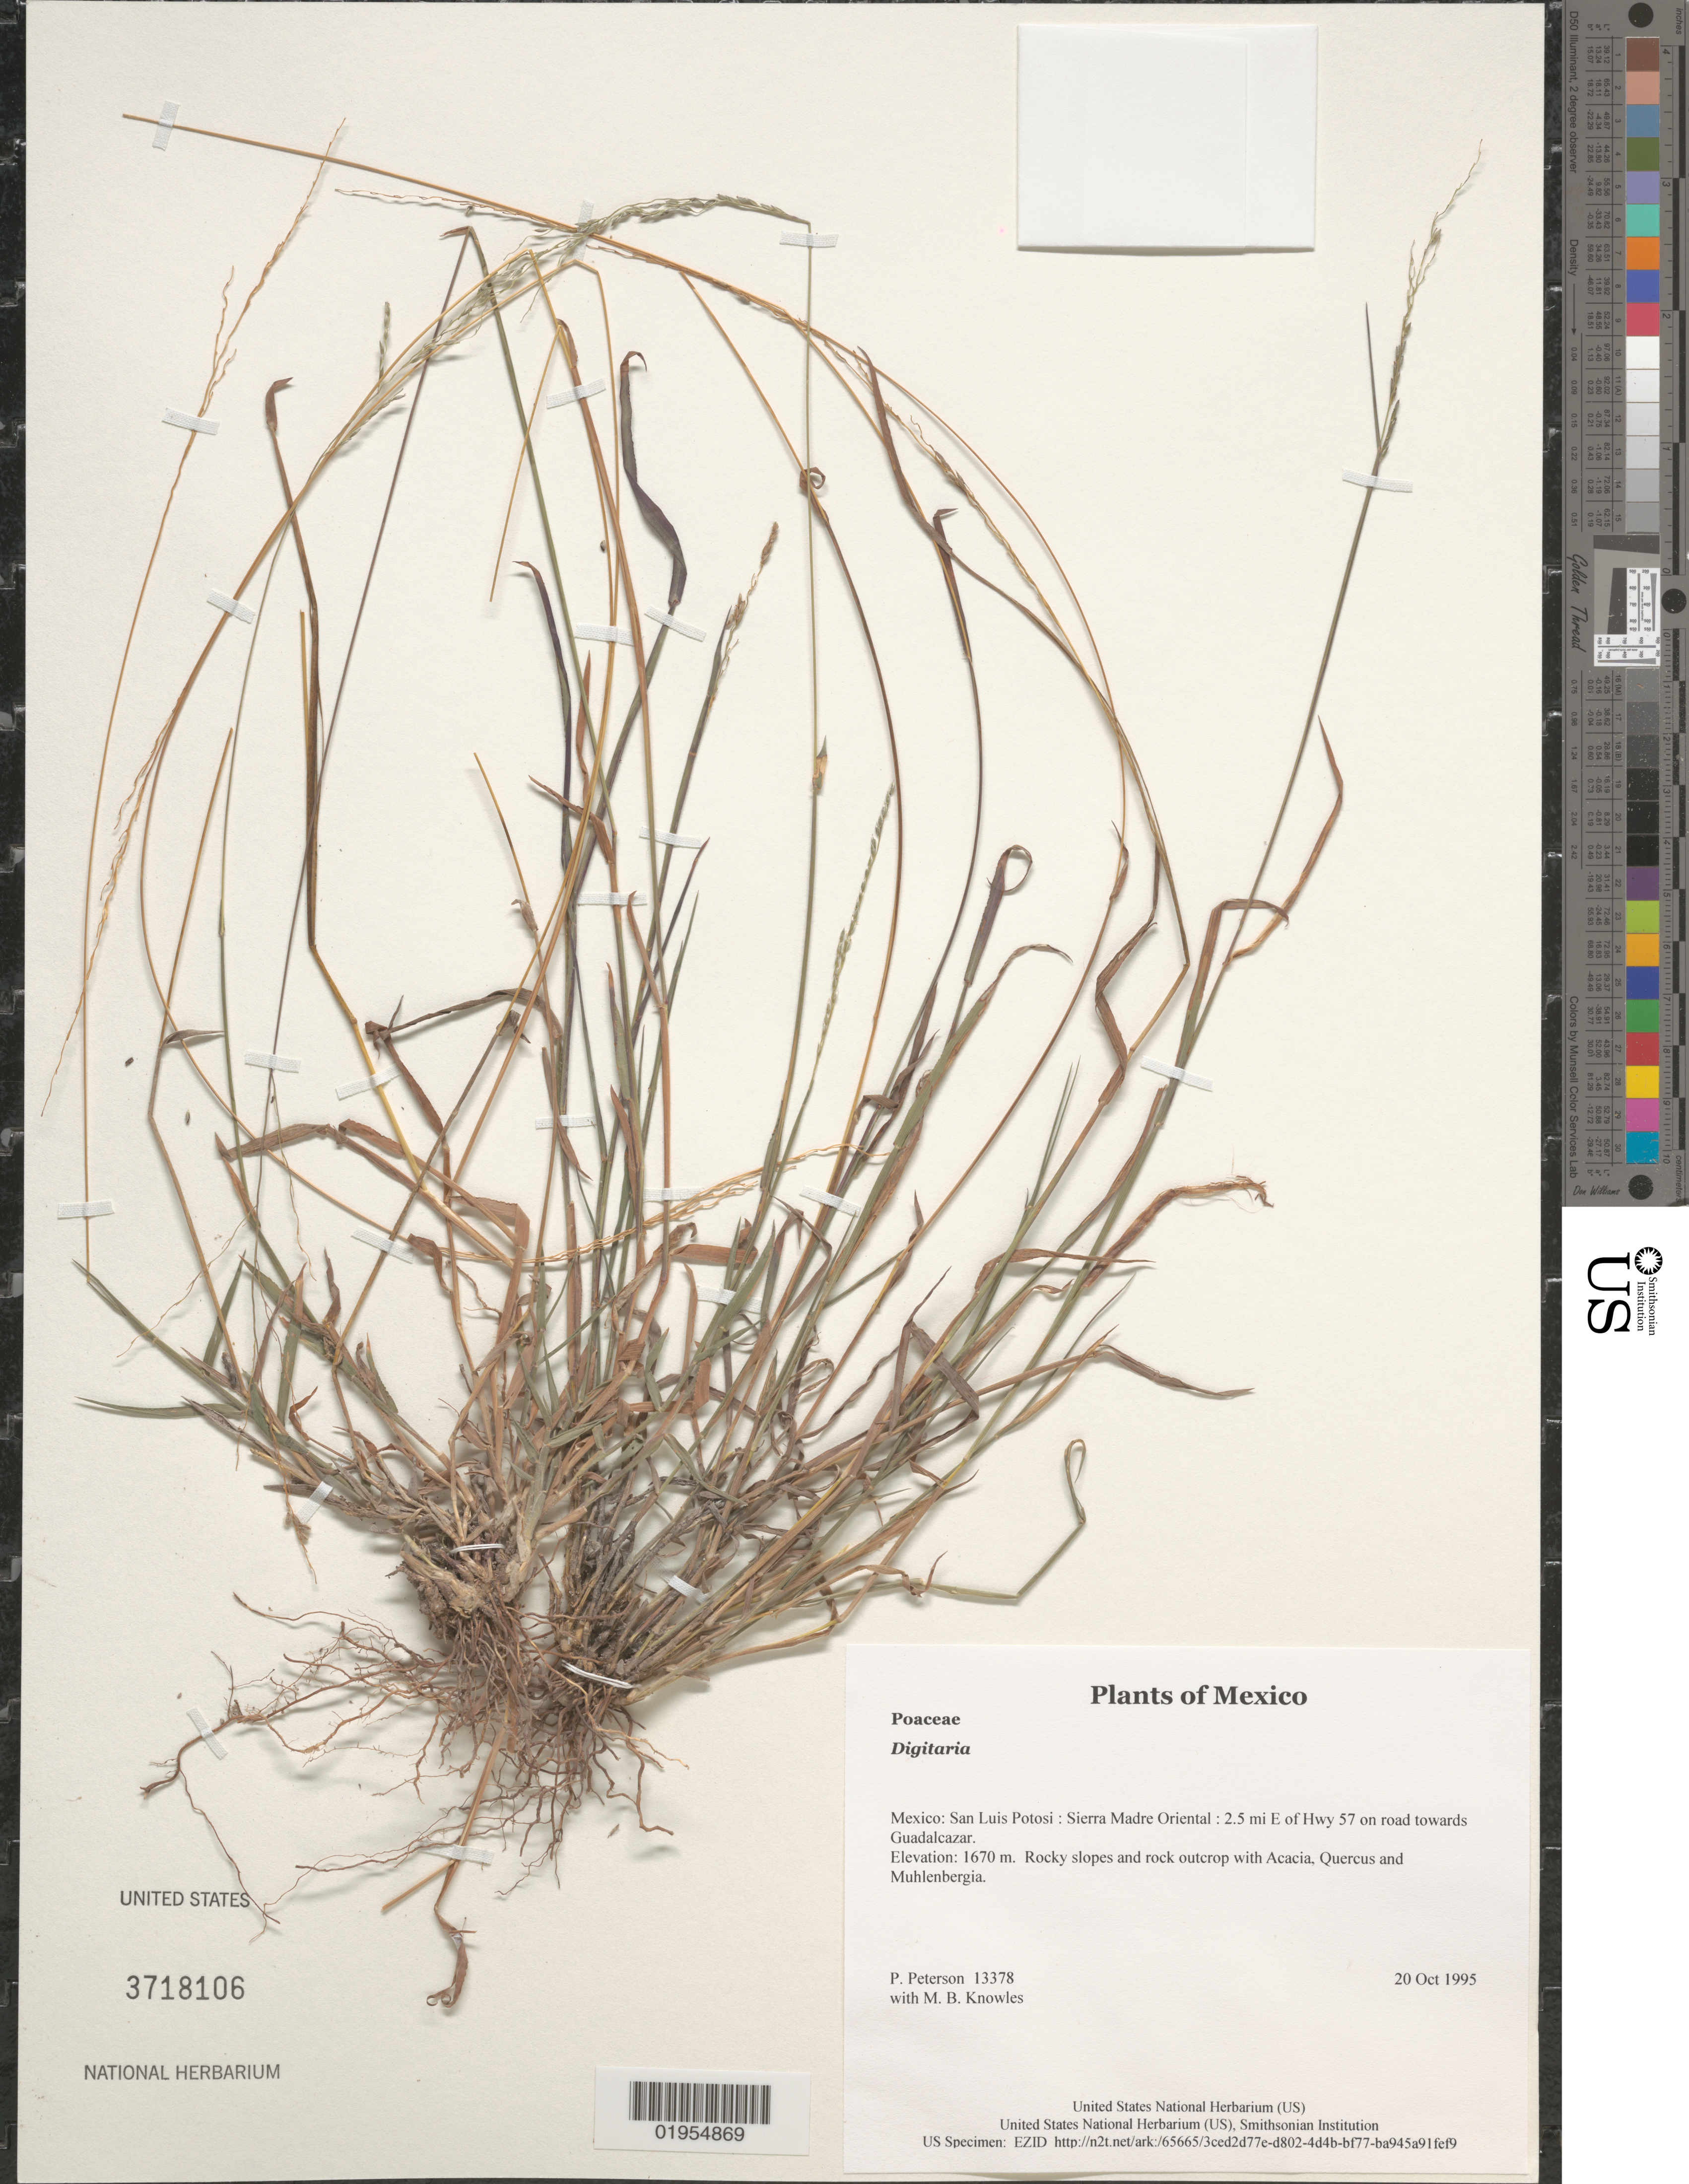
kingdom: Plantae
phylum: Tracheophyta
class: Liliopsida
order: Poales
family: Poaceae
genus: Digitaria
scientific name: Digitaria sp.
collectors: P. M. Peterson & M. B. Knowles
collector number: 13378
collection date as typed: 20 Oct 1995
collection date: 1995-10-20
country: Mexico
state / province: San Luis Potosi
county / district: Sierra Madre Oriental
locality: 2.5 mi E of Hwy 57 on road towards Guadalcazar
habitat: Rocky slopes and rock outcrop with Acacia, Quercus and Muhlenbergia.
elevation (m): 1670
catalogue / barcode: US 3718106